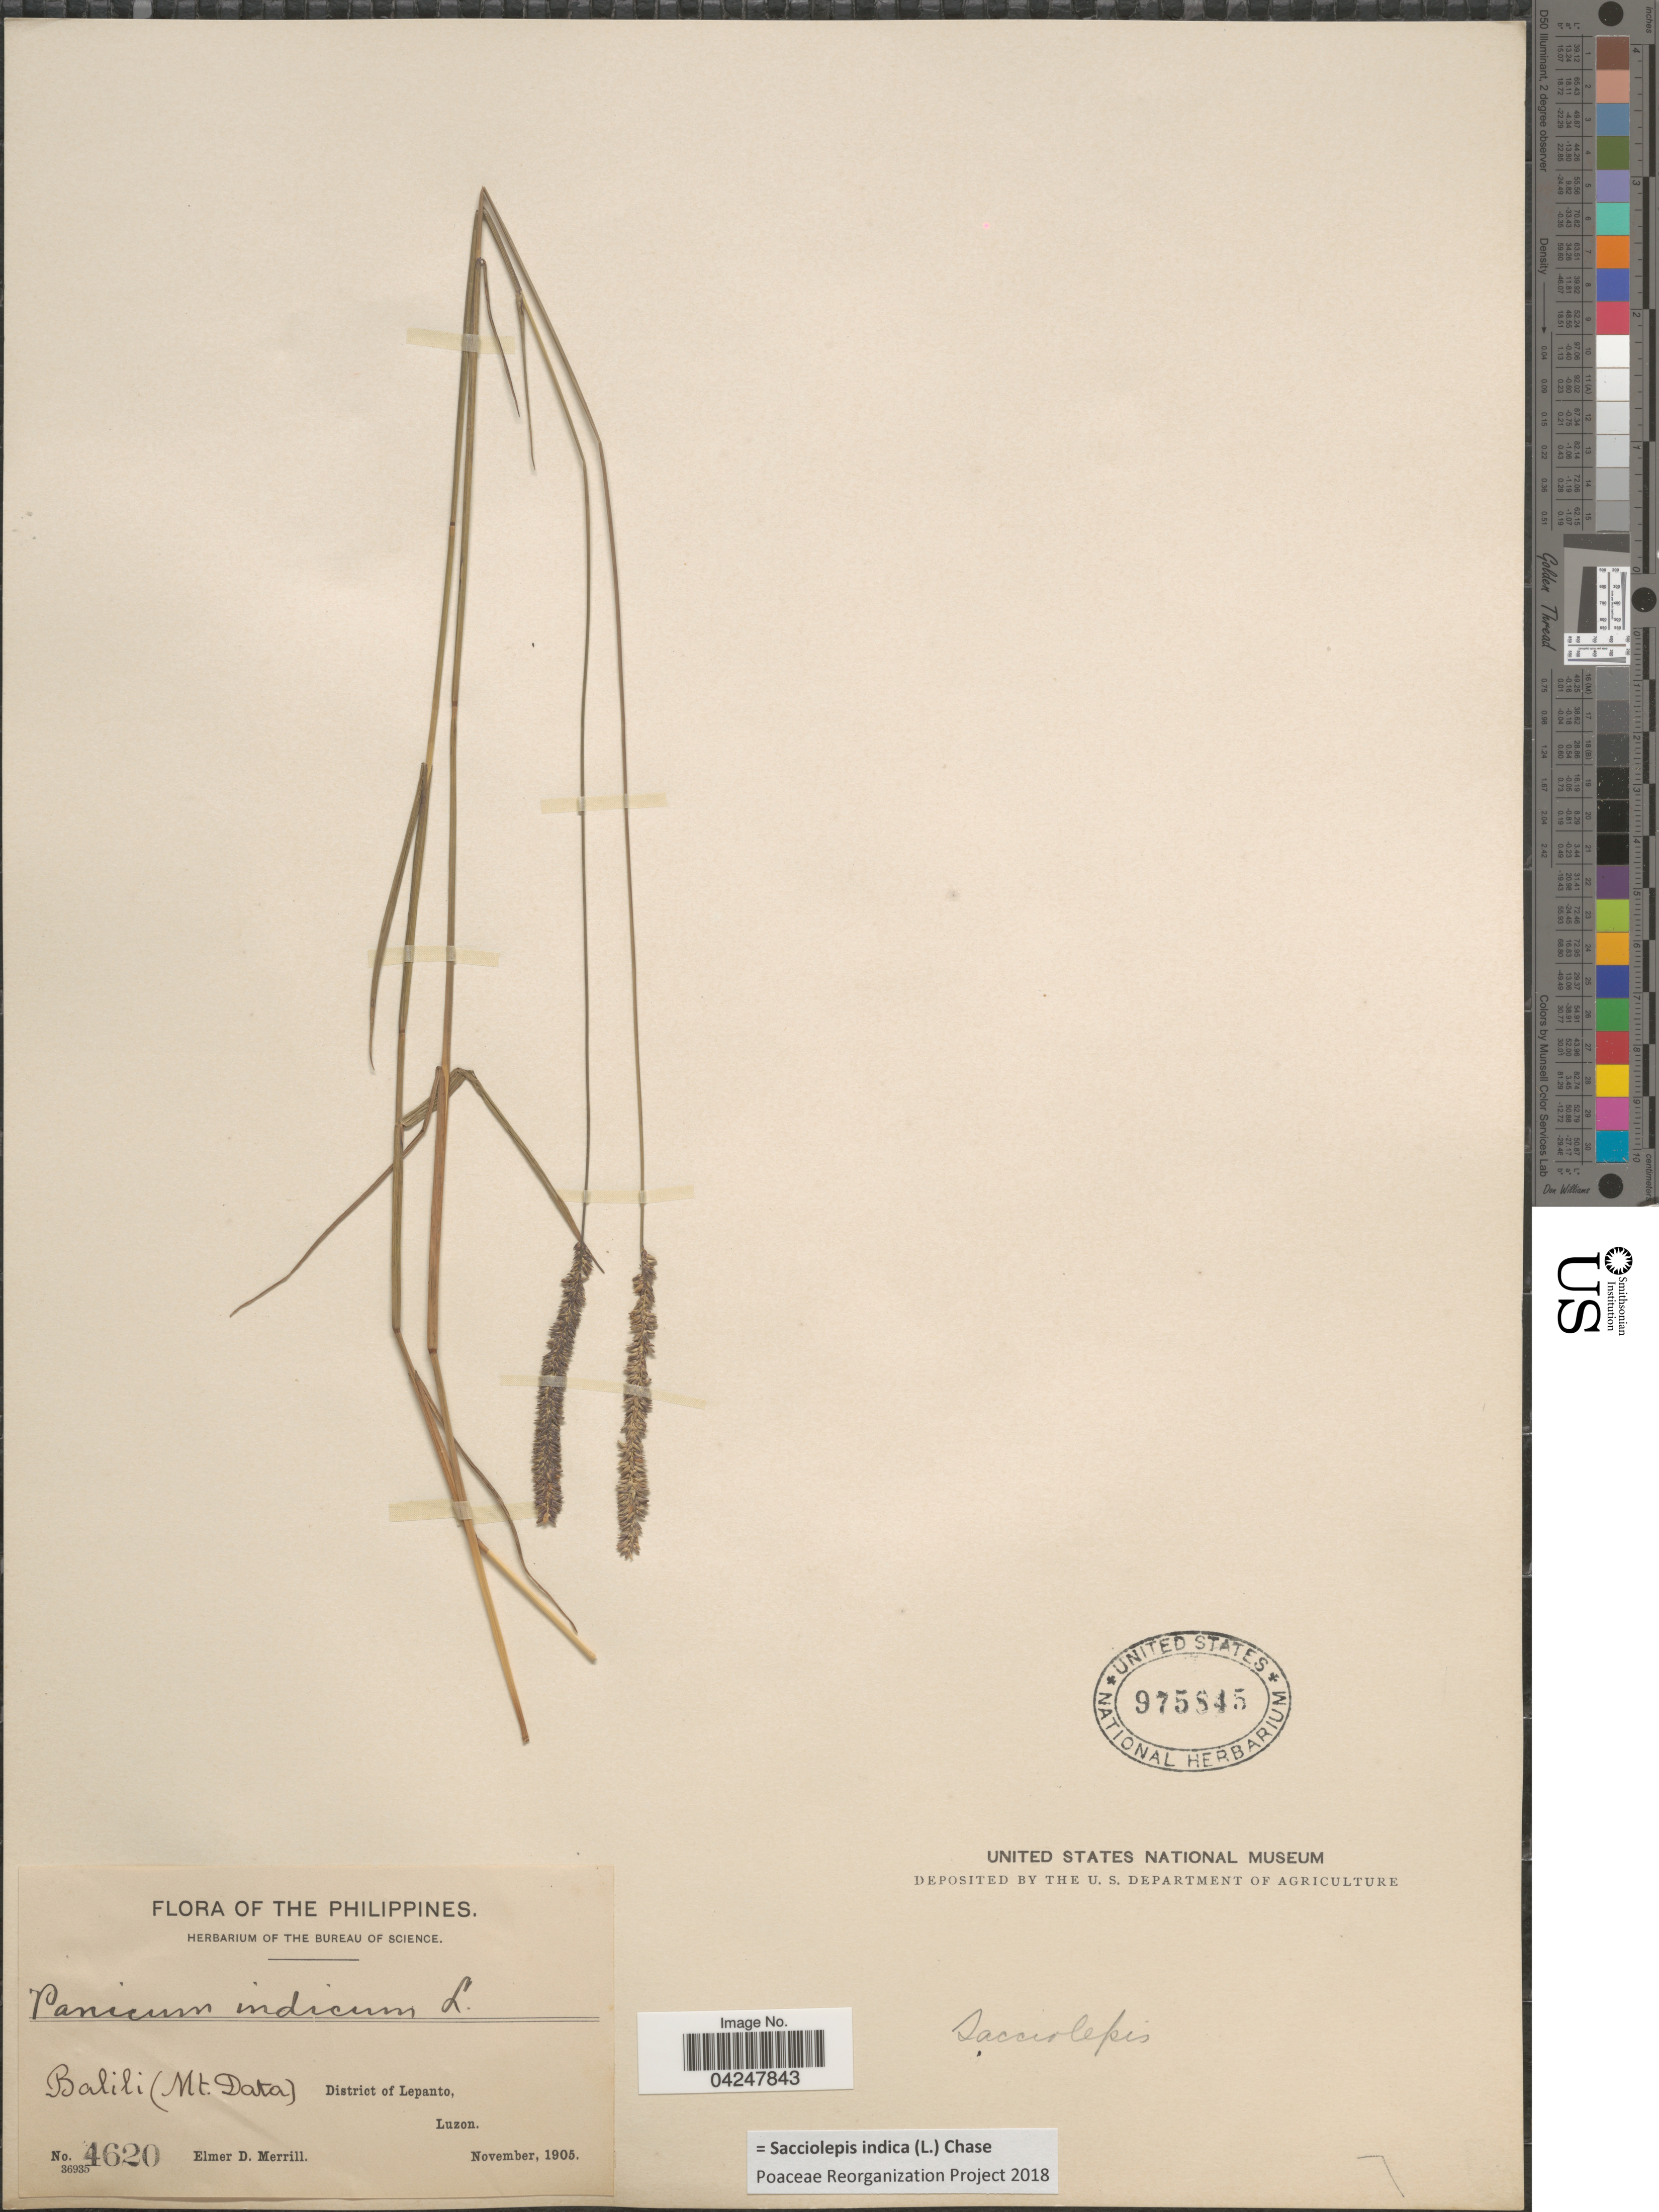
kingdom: Plantae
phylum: Tracheophyta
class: Liliopsida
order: Poales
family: Poaceae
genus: Sacciolepis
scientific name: Sacciolepis indica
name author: (L.) Chase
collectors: E. D. Merrill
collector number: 4620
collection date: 1905-11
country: Philippines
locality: Balili (Mt. Data). District of Lepanto, Luzon.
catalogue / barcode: US 975845